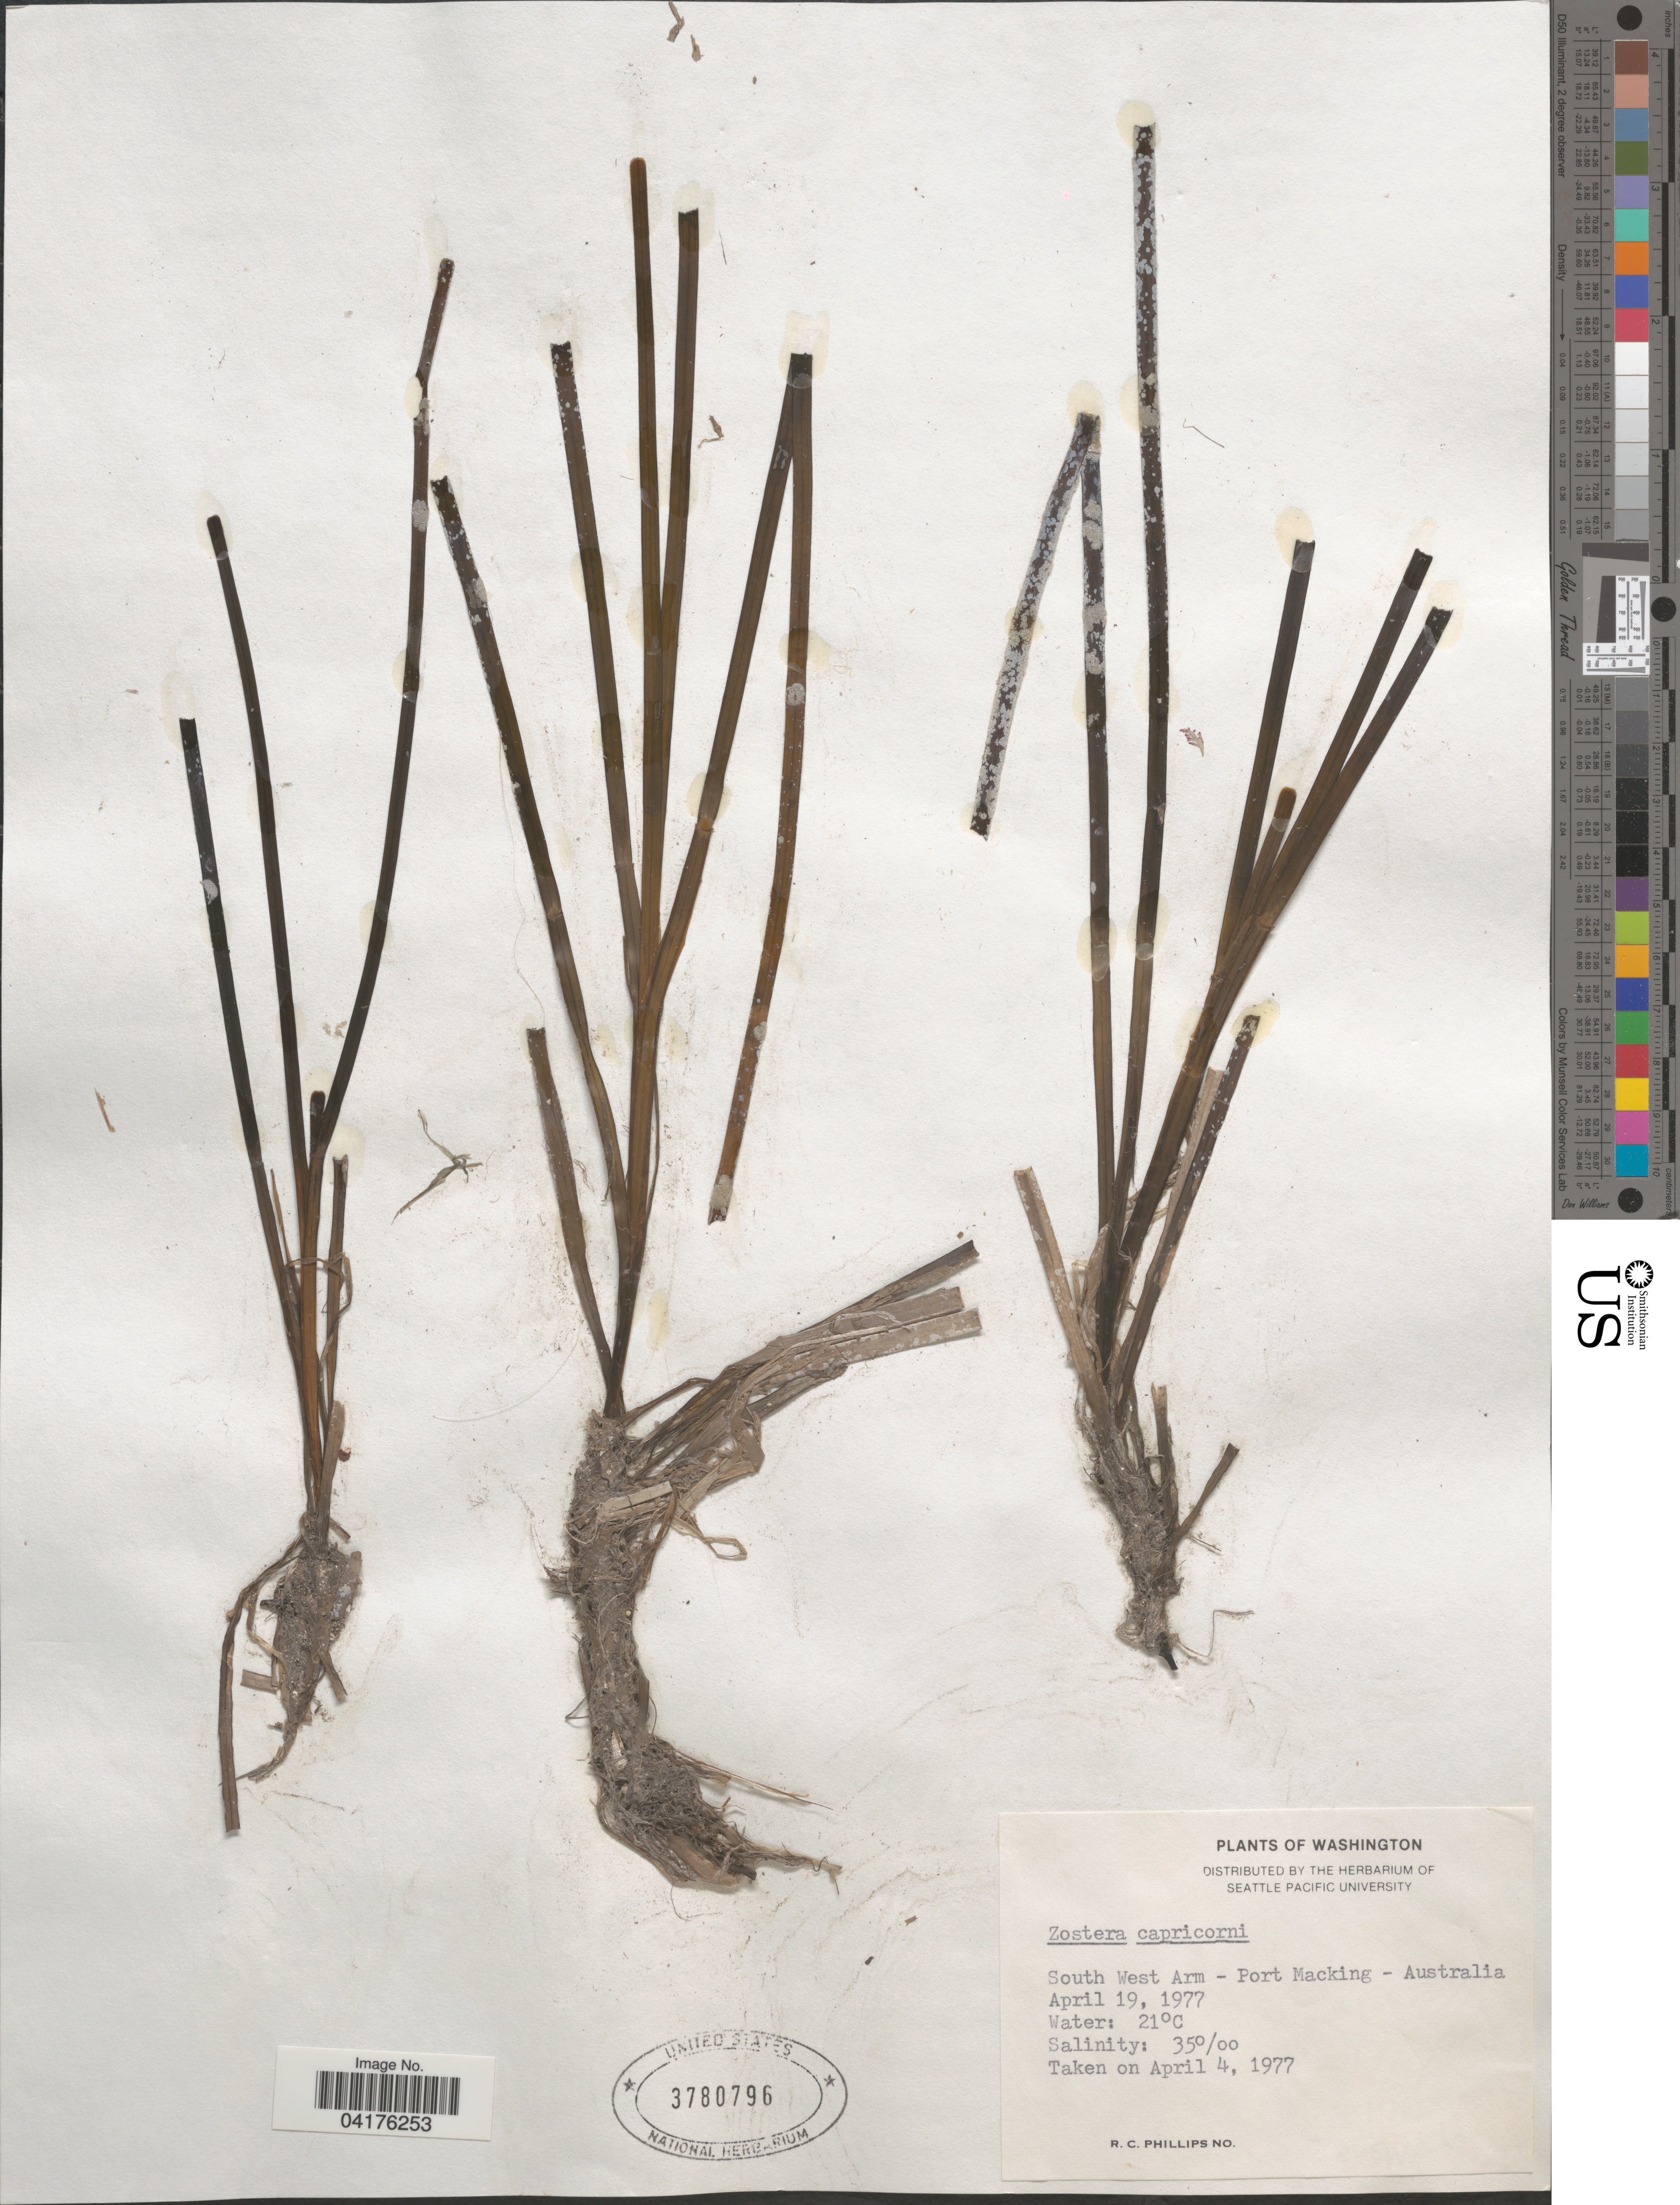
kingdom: Plantae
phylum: Tracheophyta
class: Liliopsida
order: Alismatales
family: Zosteraceae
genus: Zostera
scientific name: Zostera capricorni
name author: Asch.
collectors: R. C. Phillips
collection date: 1977-04-19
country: Australia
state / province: New South Wales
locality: South West Arm - Port Macking [= Port Hacking].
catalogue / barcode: US 3780796